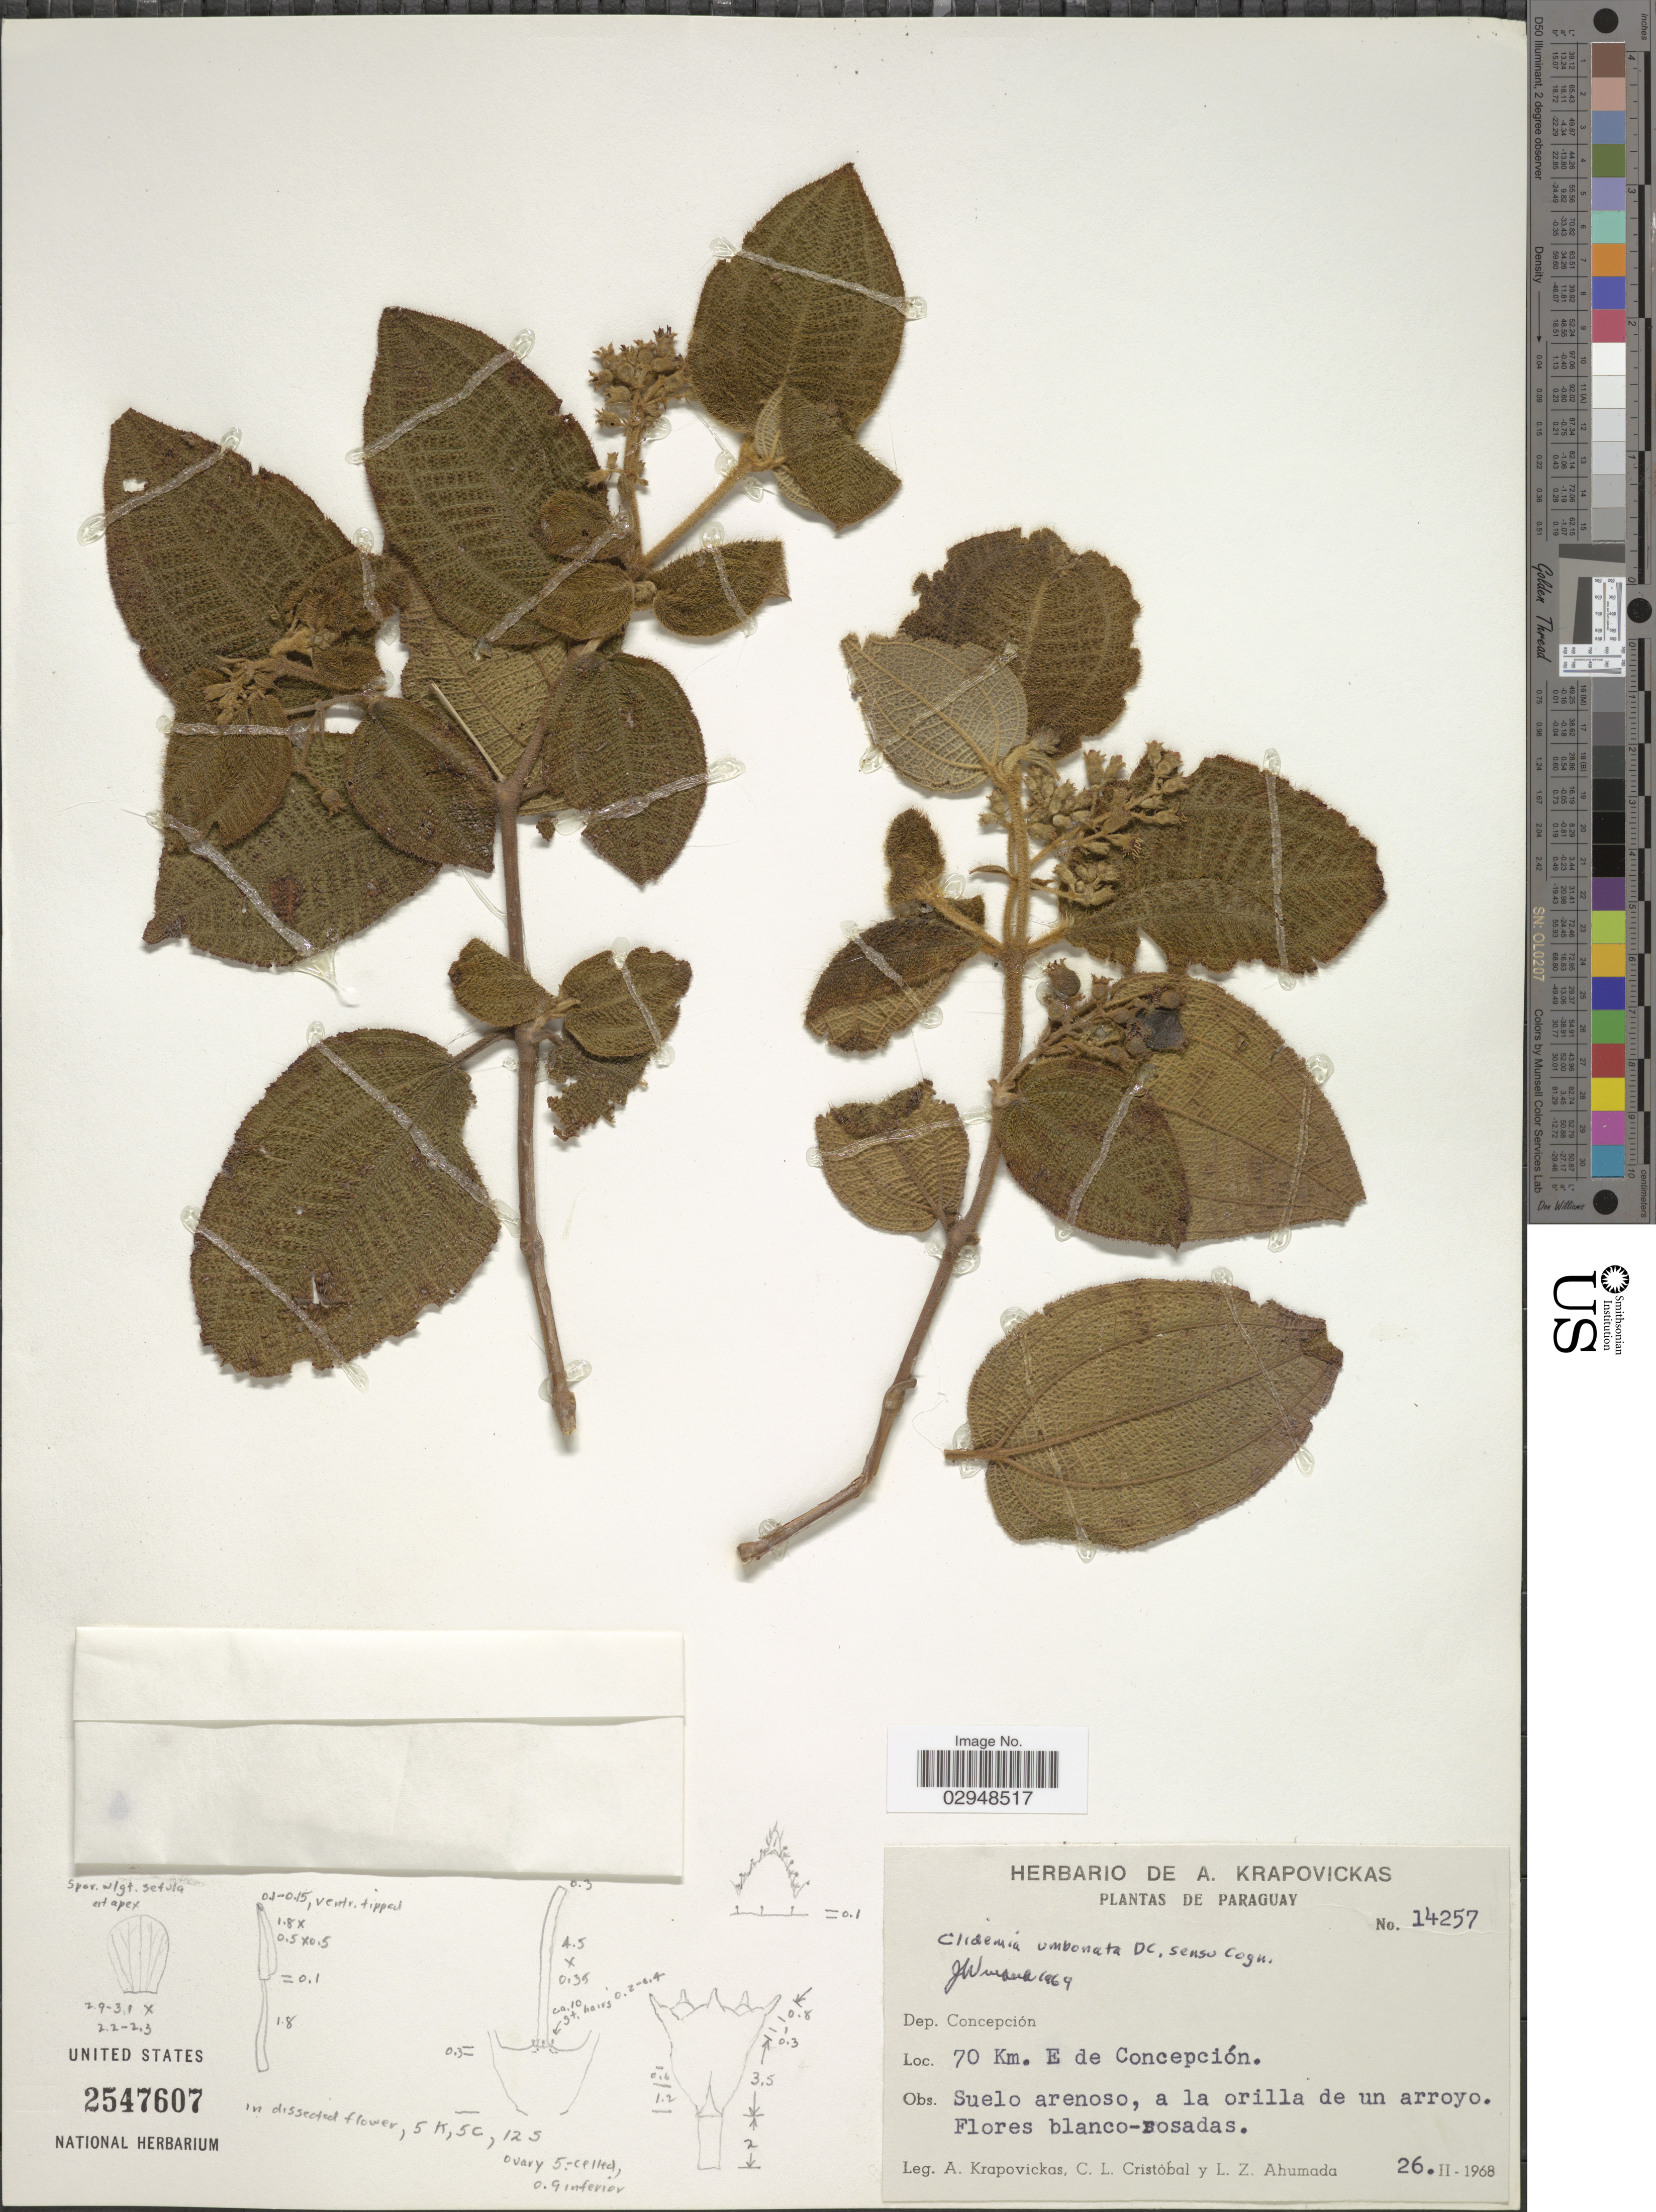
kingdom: Plantae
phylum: Tracheophyta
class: Magnoliopsida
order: Myrtales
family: Melastomataceae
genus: Clidemia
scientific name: Clidemia biserrata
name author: DC.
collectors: A. Krapovickas, C. L. Cristóbal & L. Ahumada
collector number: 14257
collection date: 1968-02-26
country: Paraguay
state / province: Concepcion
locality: Dep. Concepción. 70 Km. E de Concepción.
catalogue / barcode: US 2547607